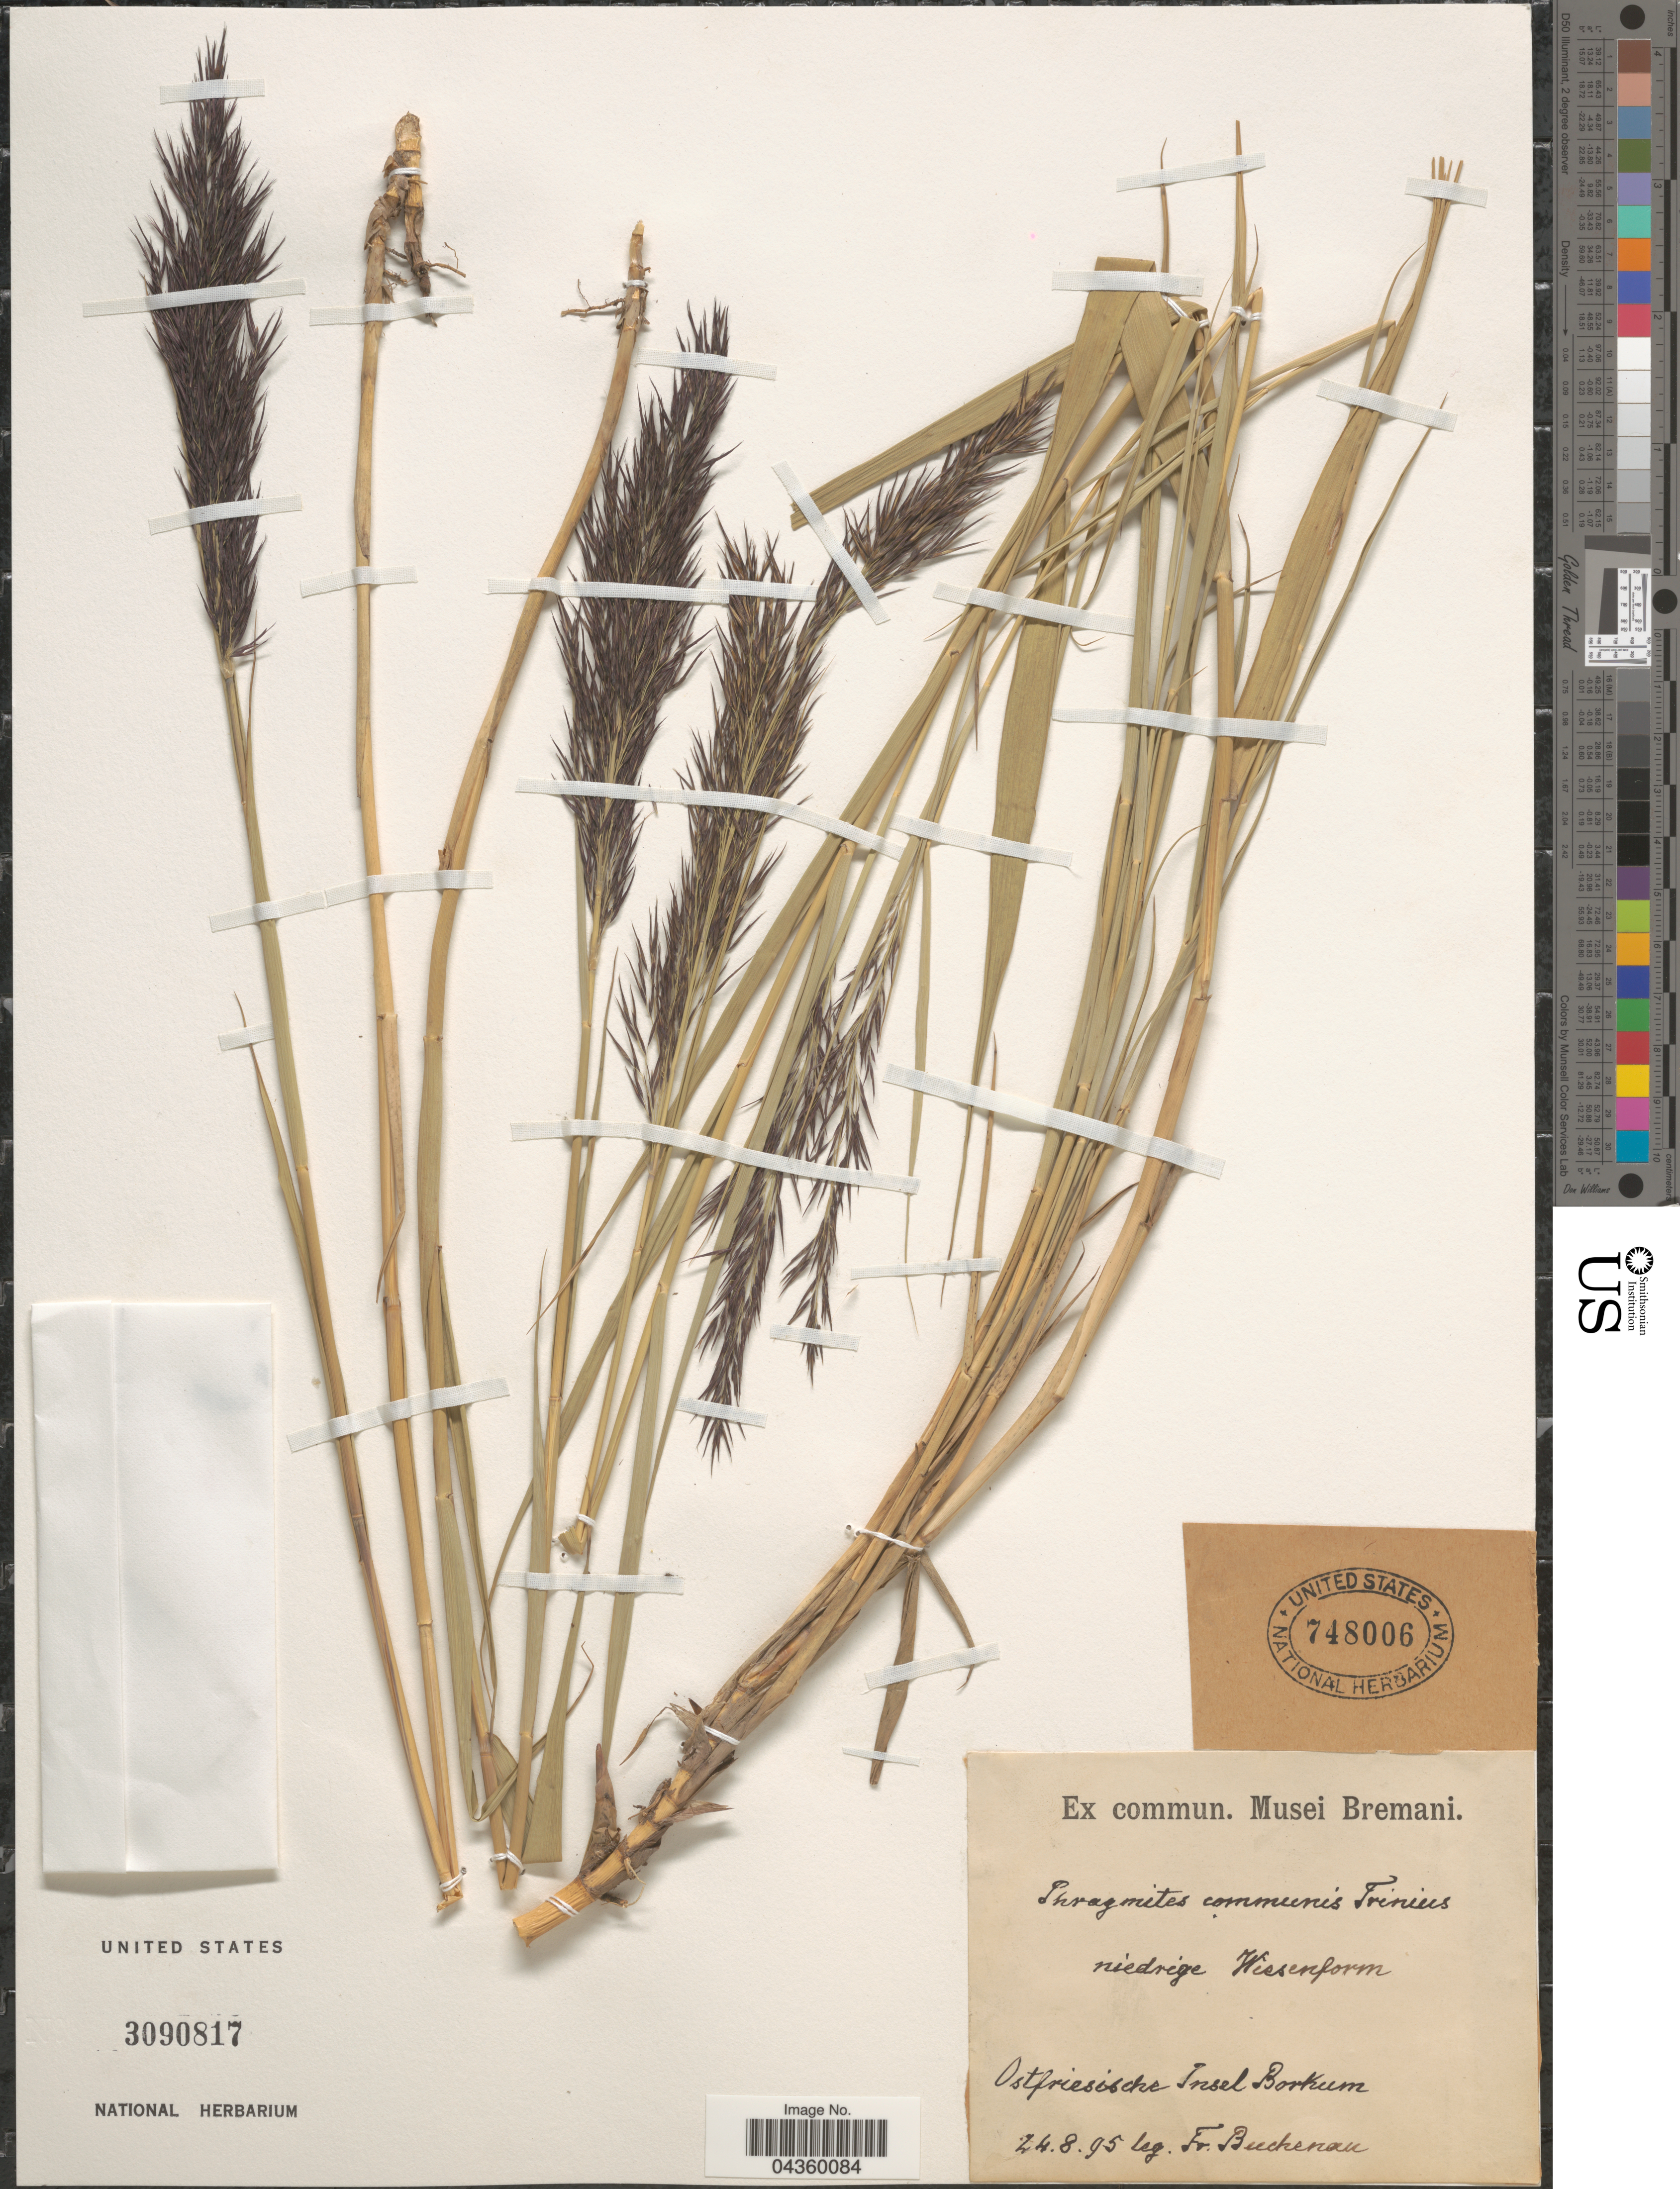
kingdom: Plantae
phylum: Tracheophyta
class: Liliopsida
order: Poales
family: Poaceae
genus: Phragmites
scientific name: Phragmites australis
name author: (Cav.) Trin. ex Steud.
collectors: F. Buchenau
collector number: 248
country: Germany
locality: Ostfriesische Insel Borkum.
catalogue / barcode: US 748006